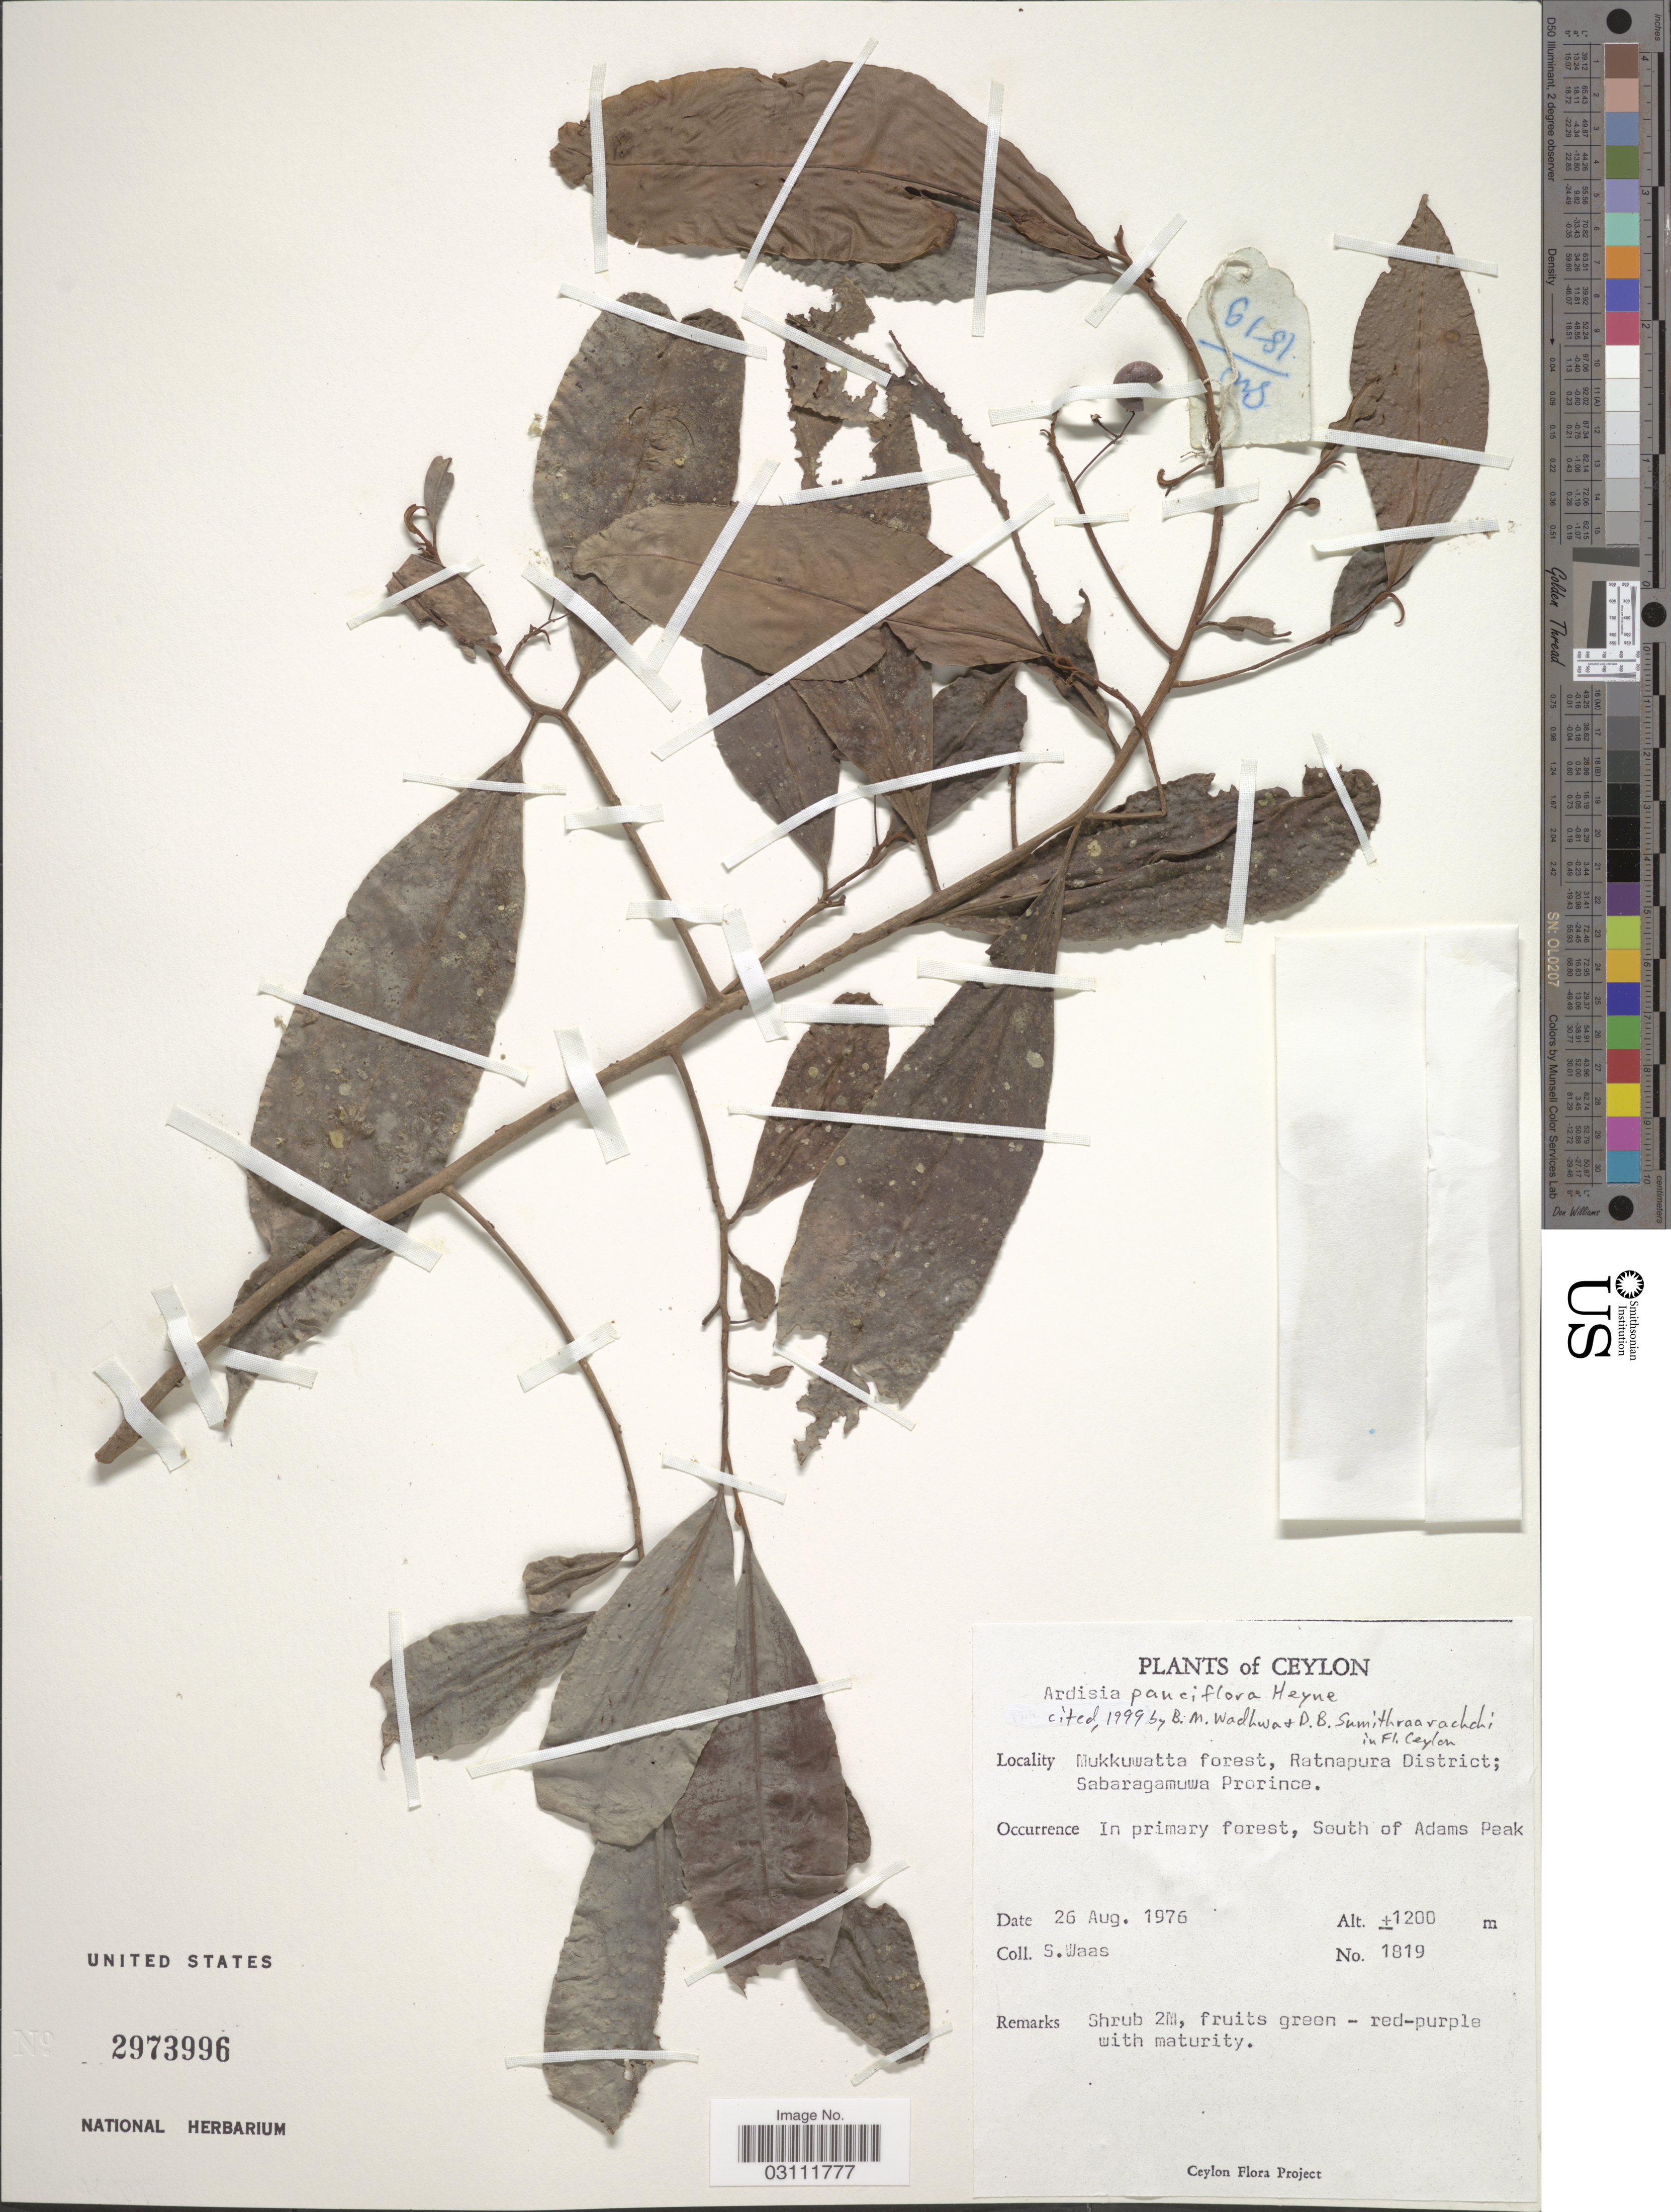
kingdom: Plantae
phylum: Tracheophyta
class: Magnoliopsida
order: Ericales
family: Primulaceae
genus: Ardisia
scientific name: Ardisia pauciflora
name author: B. Heyne ex Roxb.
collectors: S. Waas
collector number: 1819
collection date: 1976-08-26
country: Sri Lanka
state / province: Sabaragamuwa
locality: Ceylon. Makkuwatta forest, Ratnapura District. South of Adams Peak.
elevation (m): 1200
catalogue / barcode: US 2973996